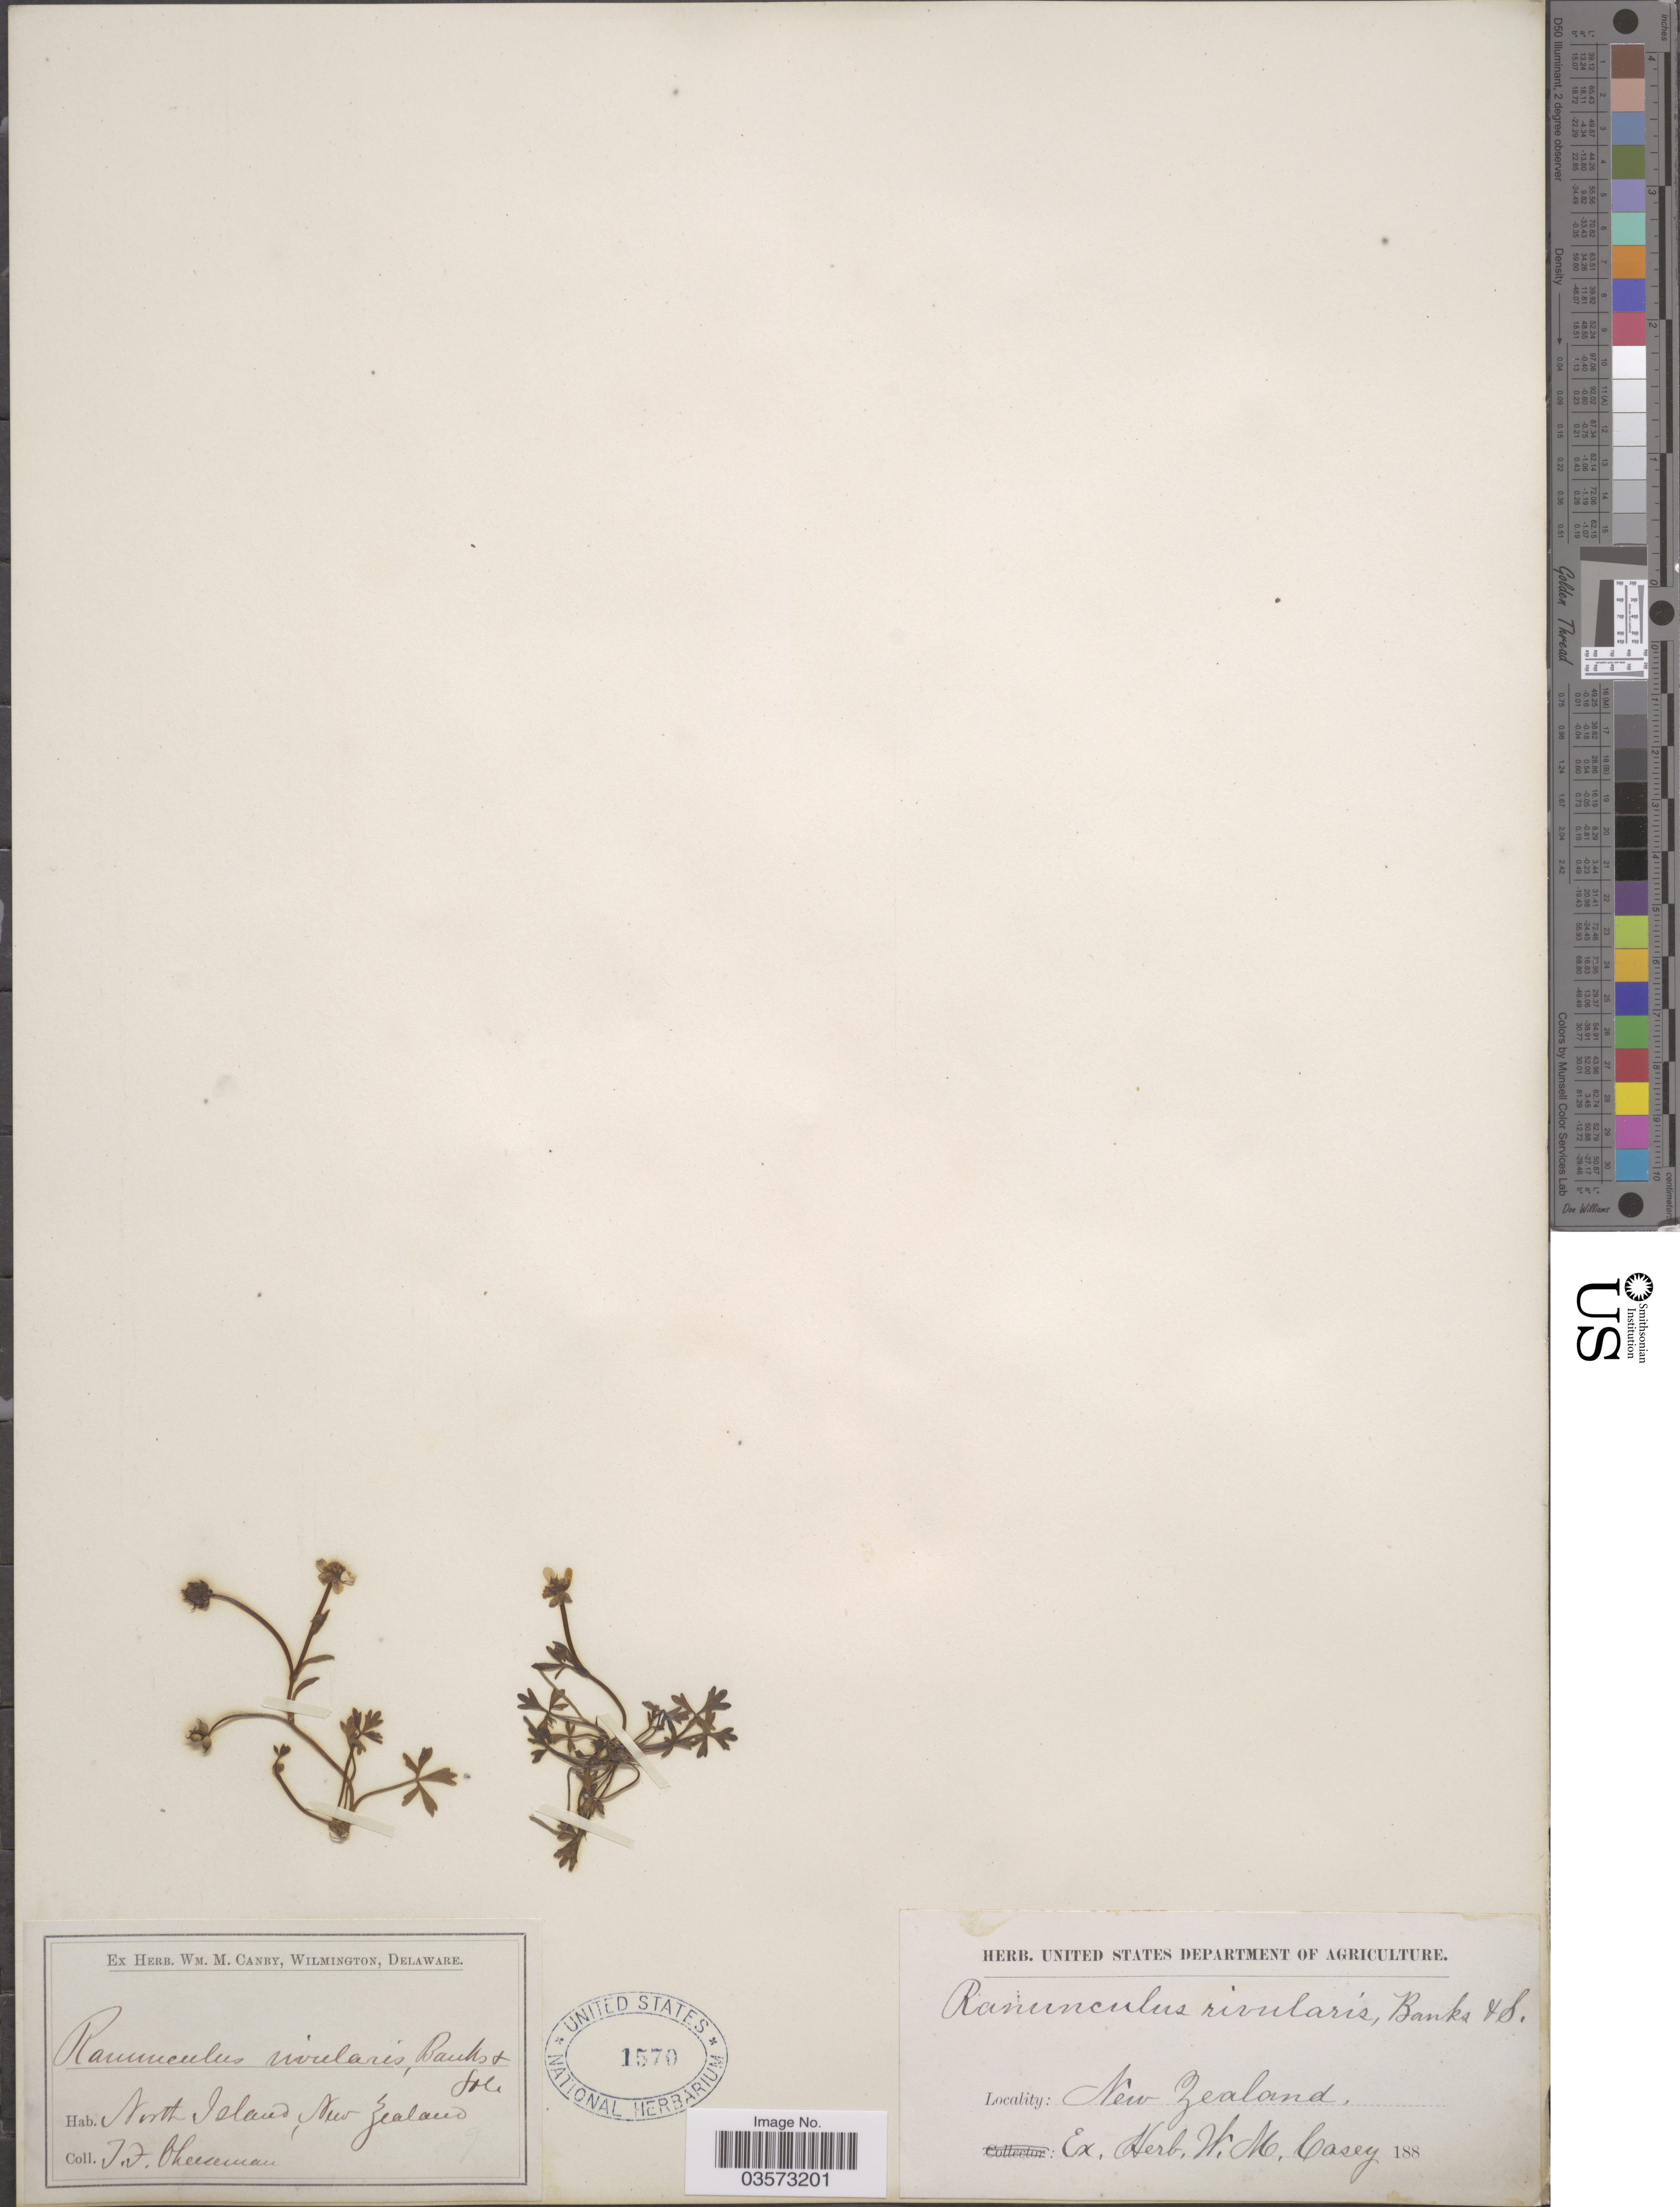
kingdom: Plantae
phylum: Tracheophyta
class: Magnoliopsida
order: Ranunculales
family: Ranunculaceae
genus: Ranunculus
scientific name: Ranunculus rivularis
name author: Banks & Sol. ex DC.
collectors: T. F. Cheeseman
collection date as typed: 188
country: New Zealand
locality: North Island.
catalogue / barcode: US 1570